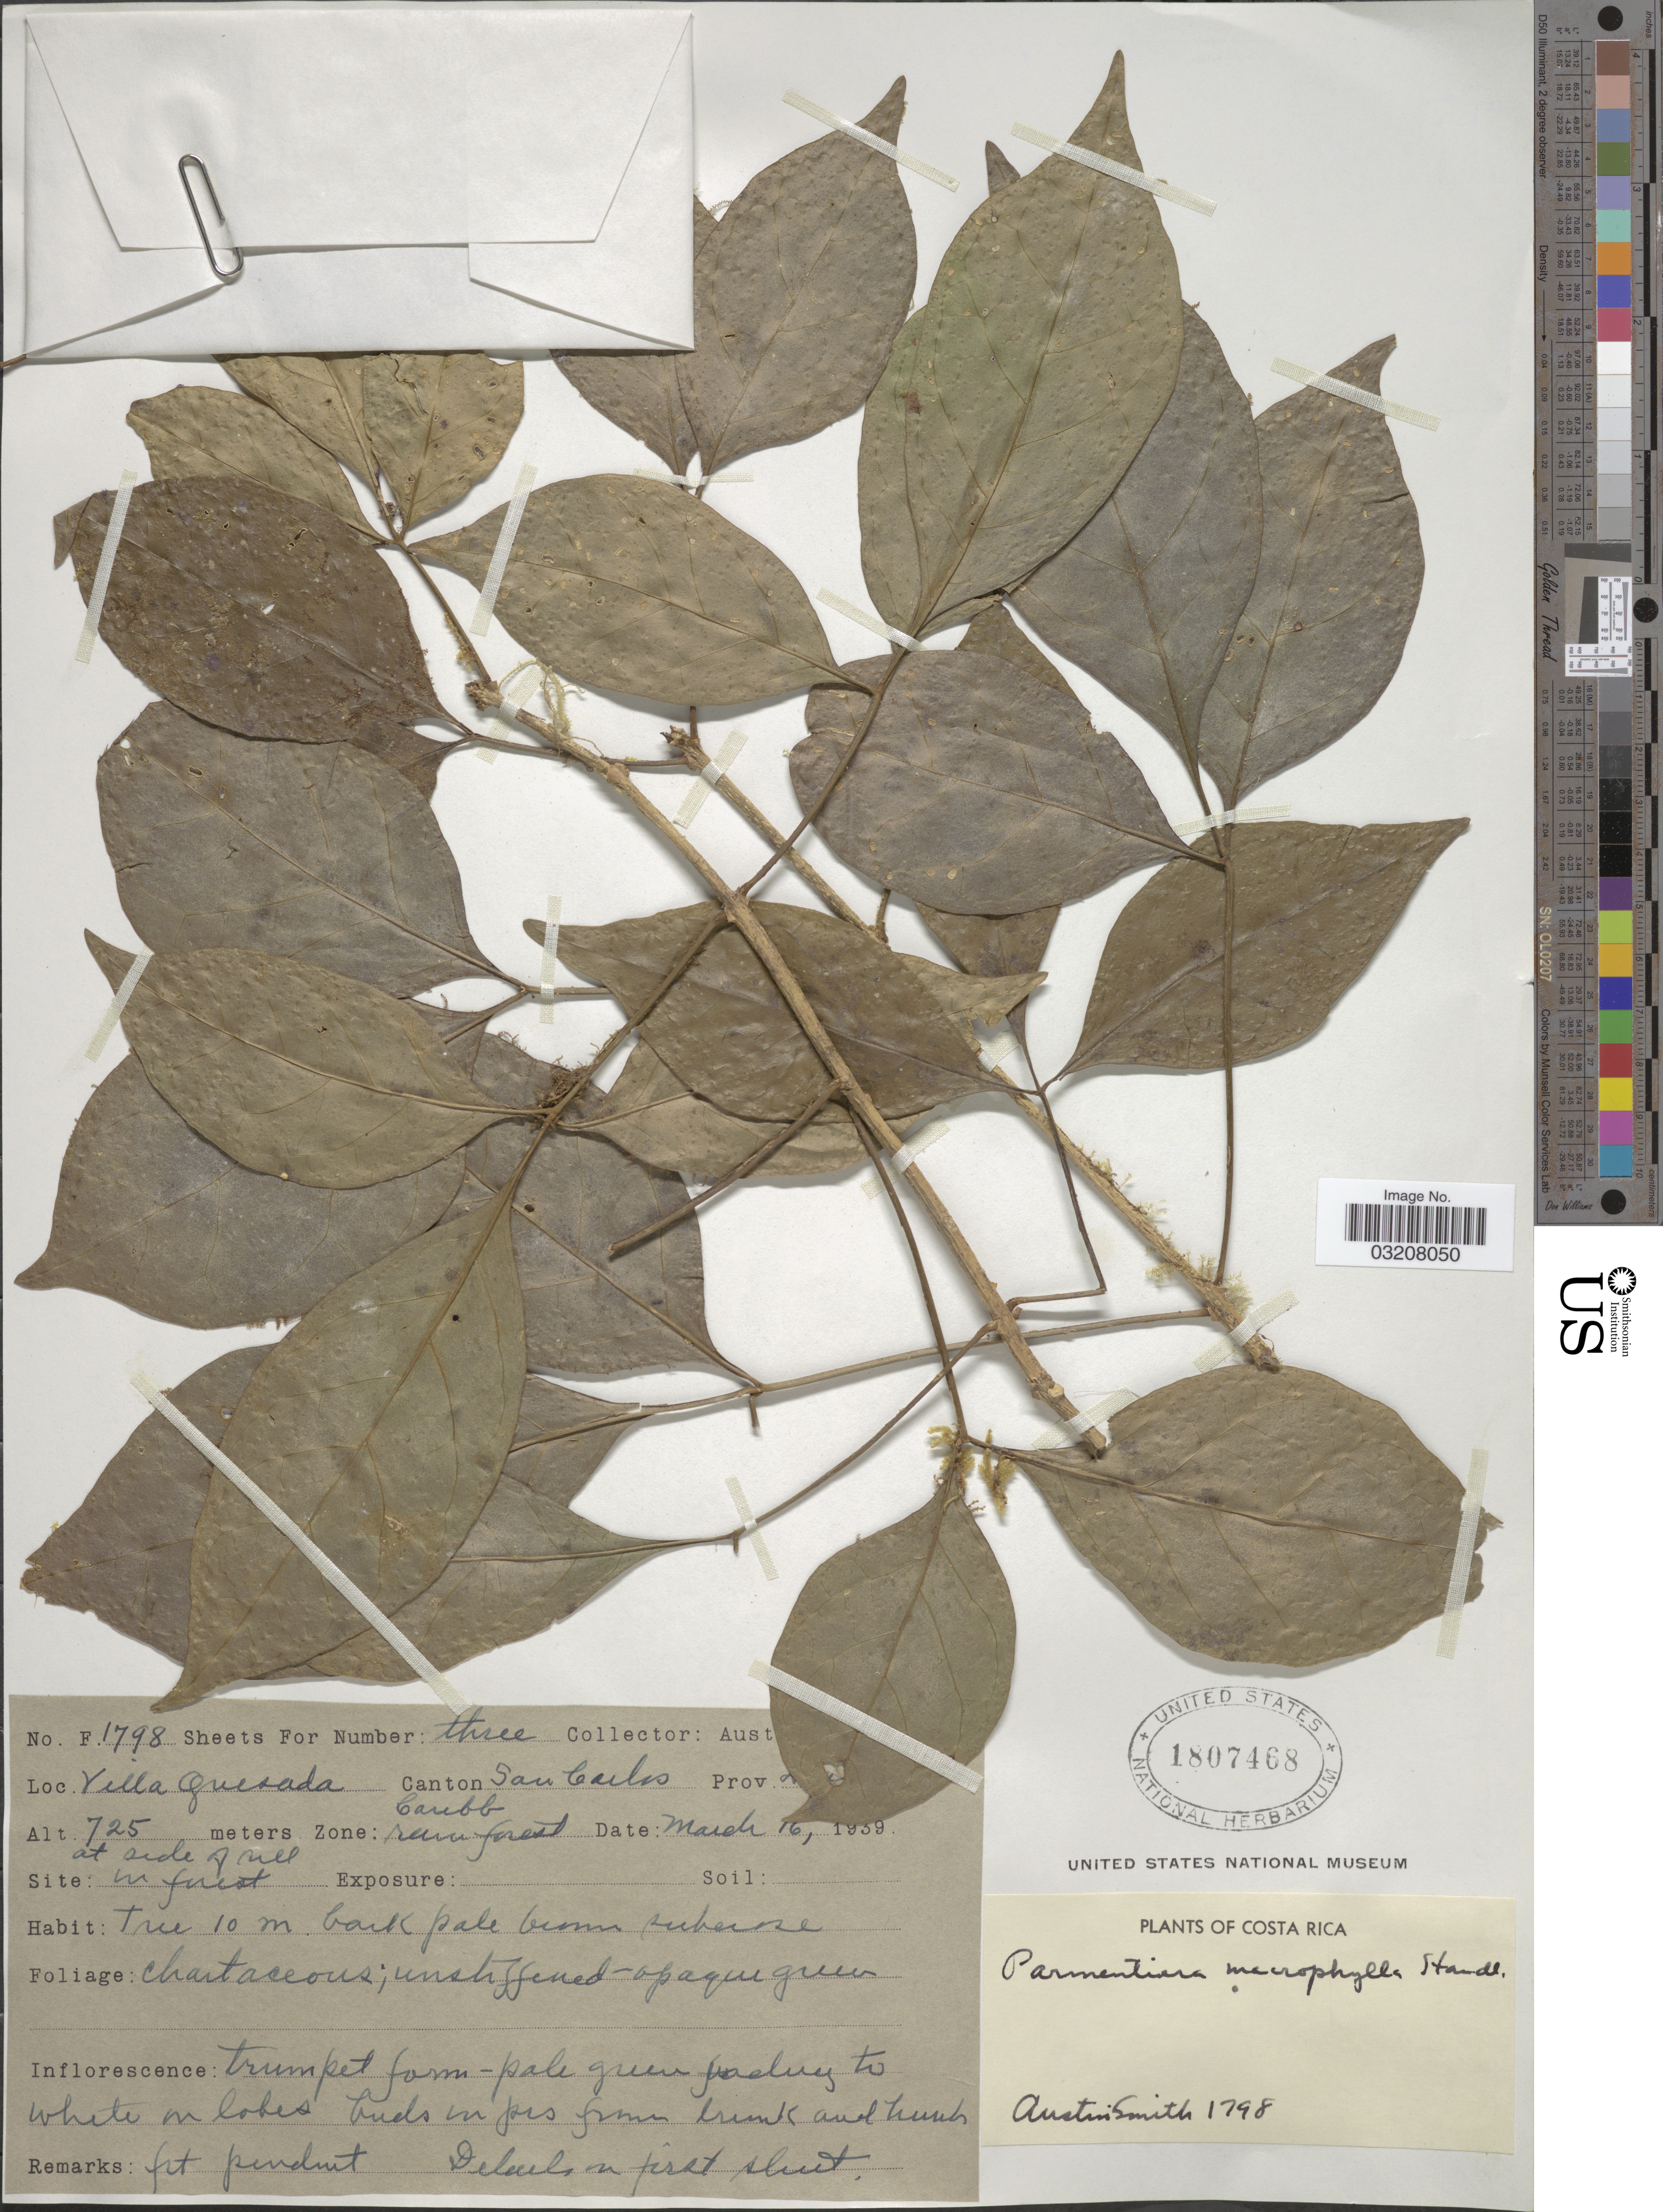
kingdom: Plantae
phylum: Tracheophyta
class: Magnoliopsida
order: Lamiales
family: Bignoniaceae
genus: Parmentiera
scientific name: Parmentiera macrophylla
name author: Standl.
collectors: Aust P. Smith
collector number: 1798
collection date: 1939-03-16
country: Costa Rica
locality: Yella Quesada. Canton San Carlos. Prov [illegible text] Zone: rain forest.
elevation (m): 725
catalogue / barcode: US 1807468